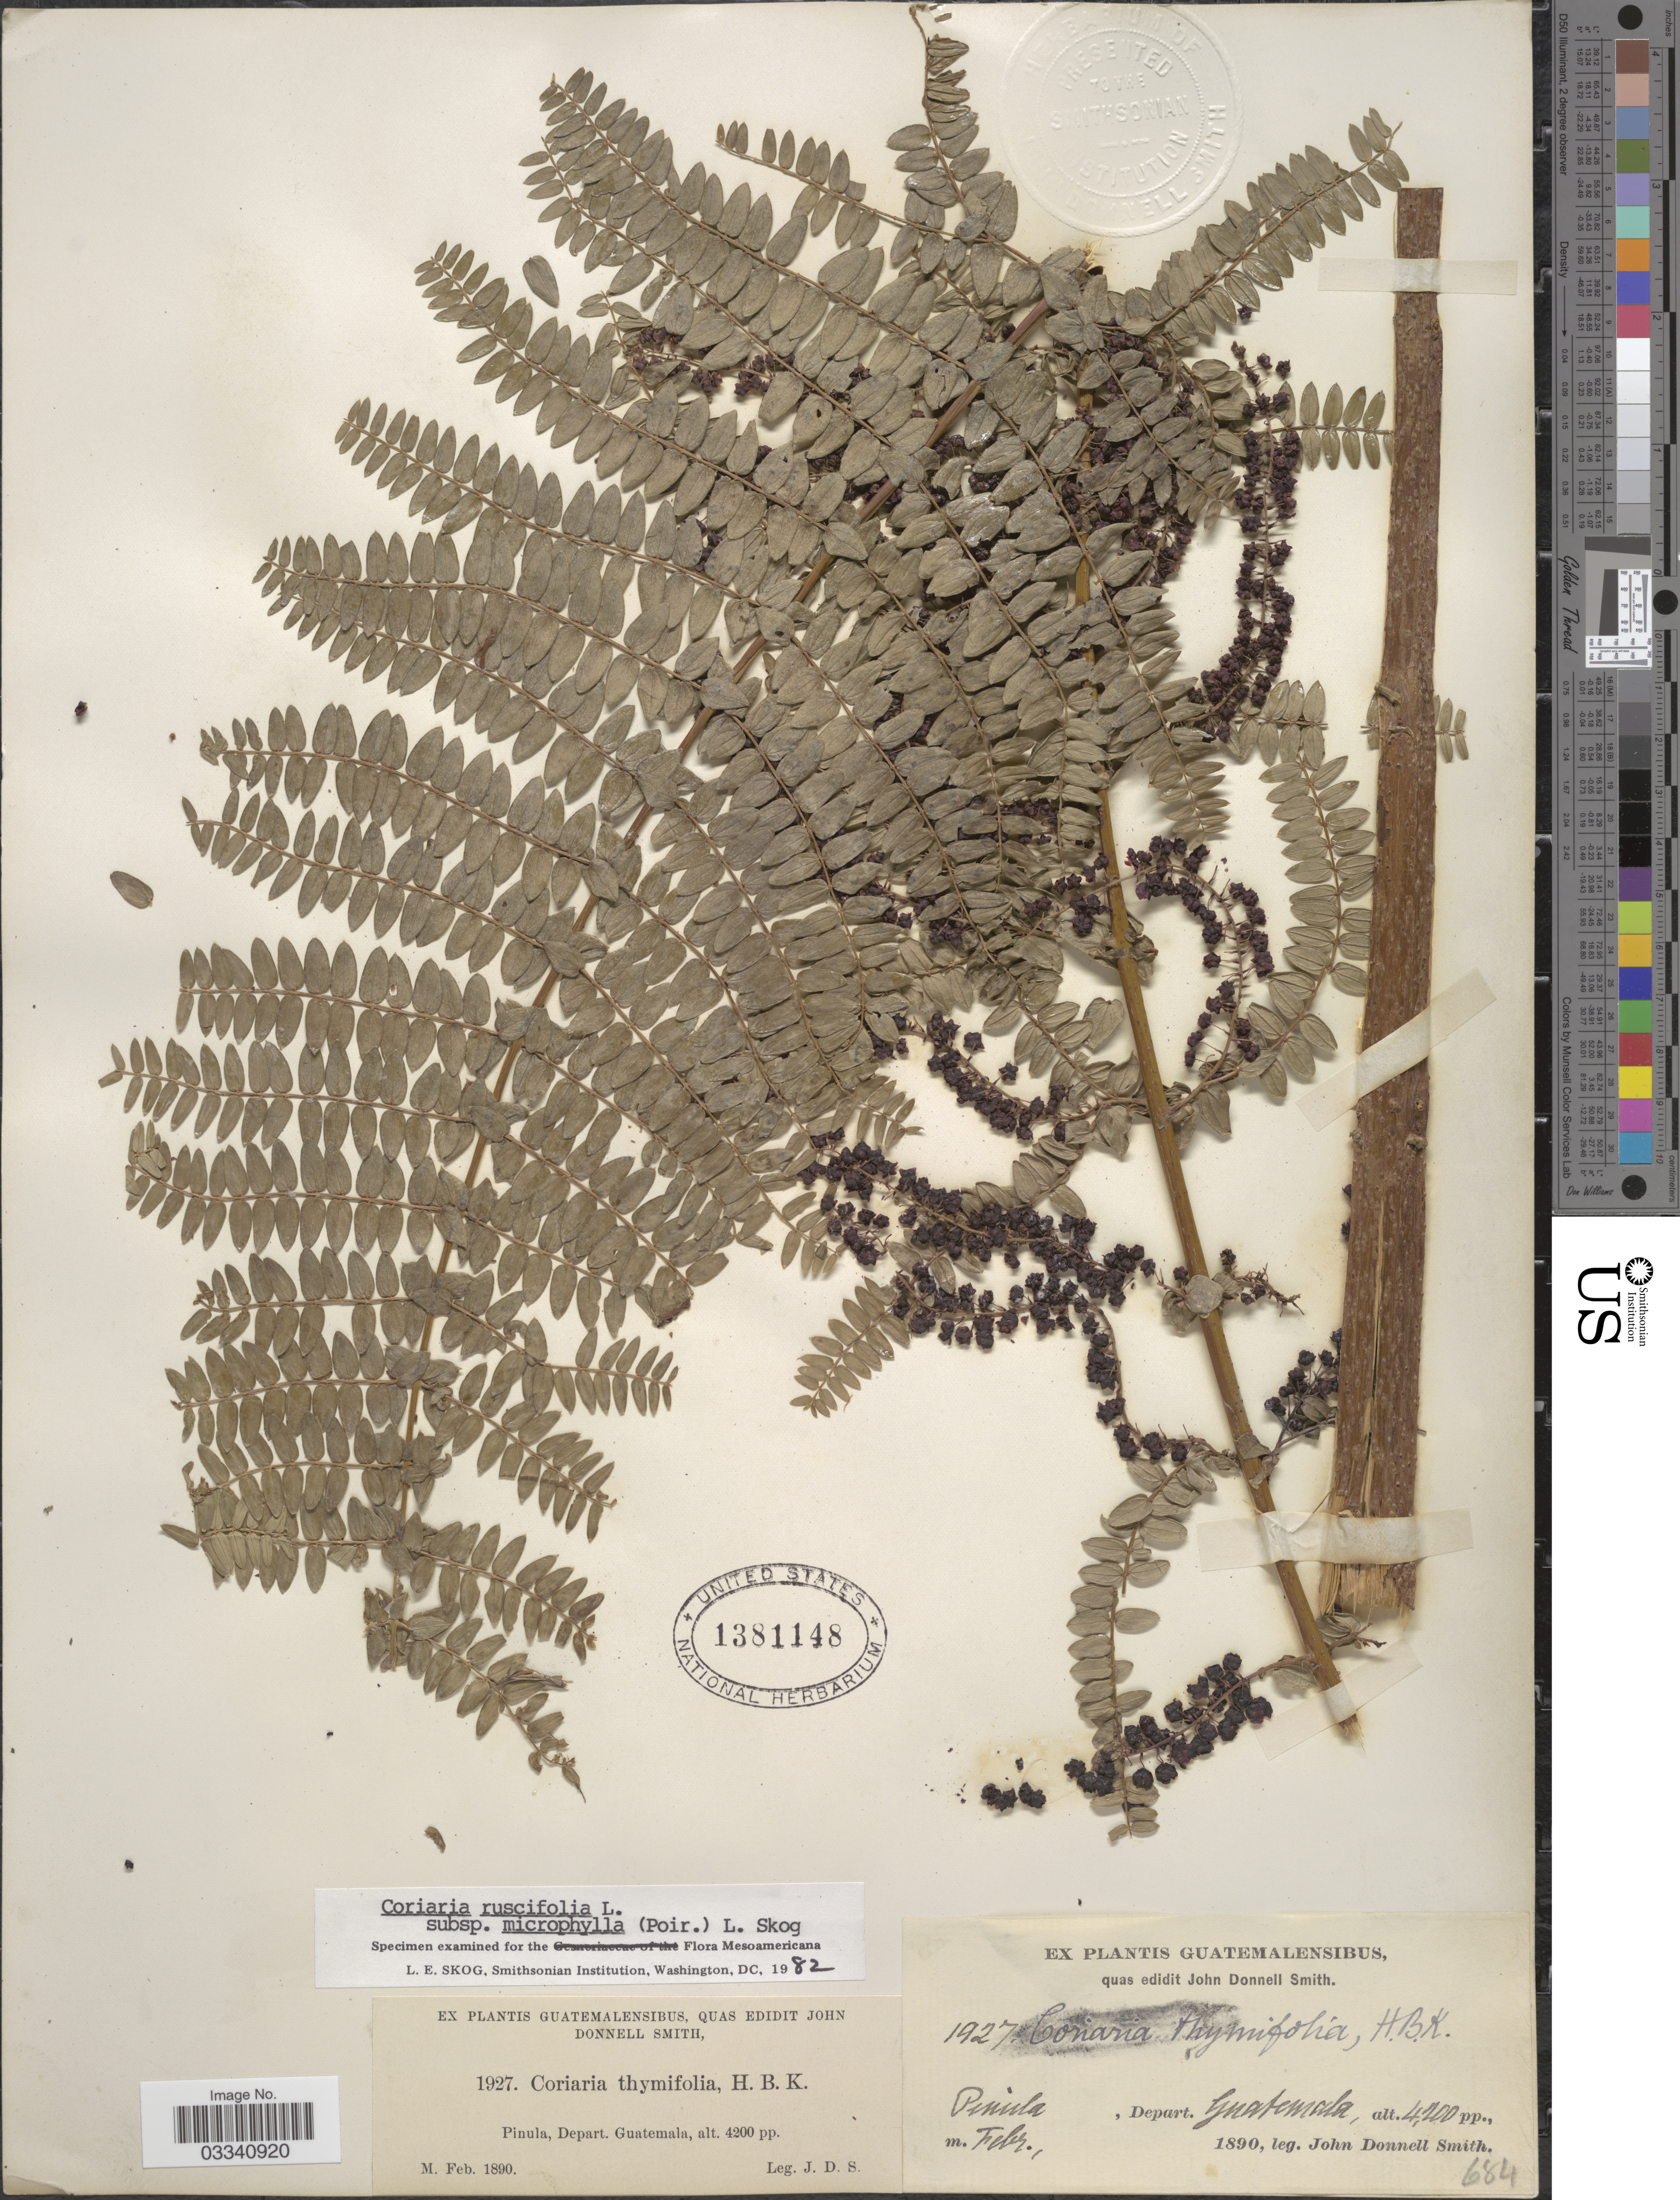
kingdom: Plantae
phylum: Tracheophyta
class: Magnoliopsida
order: Cucurbitales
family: Coriariaceae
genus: Coriaria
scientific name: Coriaria ruscifolia subsp. microphylla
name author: (Poir.) L.E. Skog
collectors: J. Donnell Smith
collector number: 1927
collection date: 1890-02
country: Guatemala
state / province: Guatemala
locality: Pinula, Depart. Guatemala.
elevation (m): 1280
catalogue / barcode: US 1381148